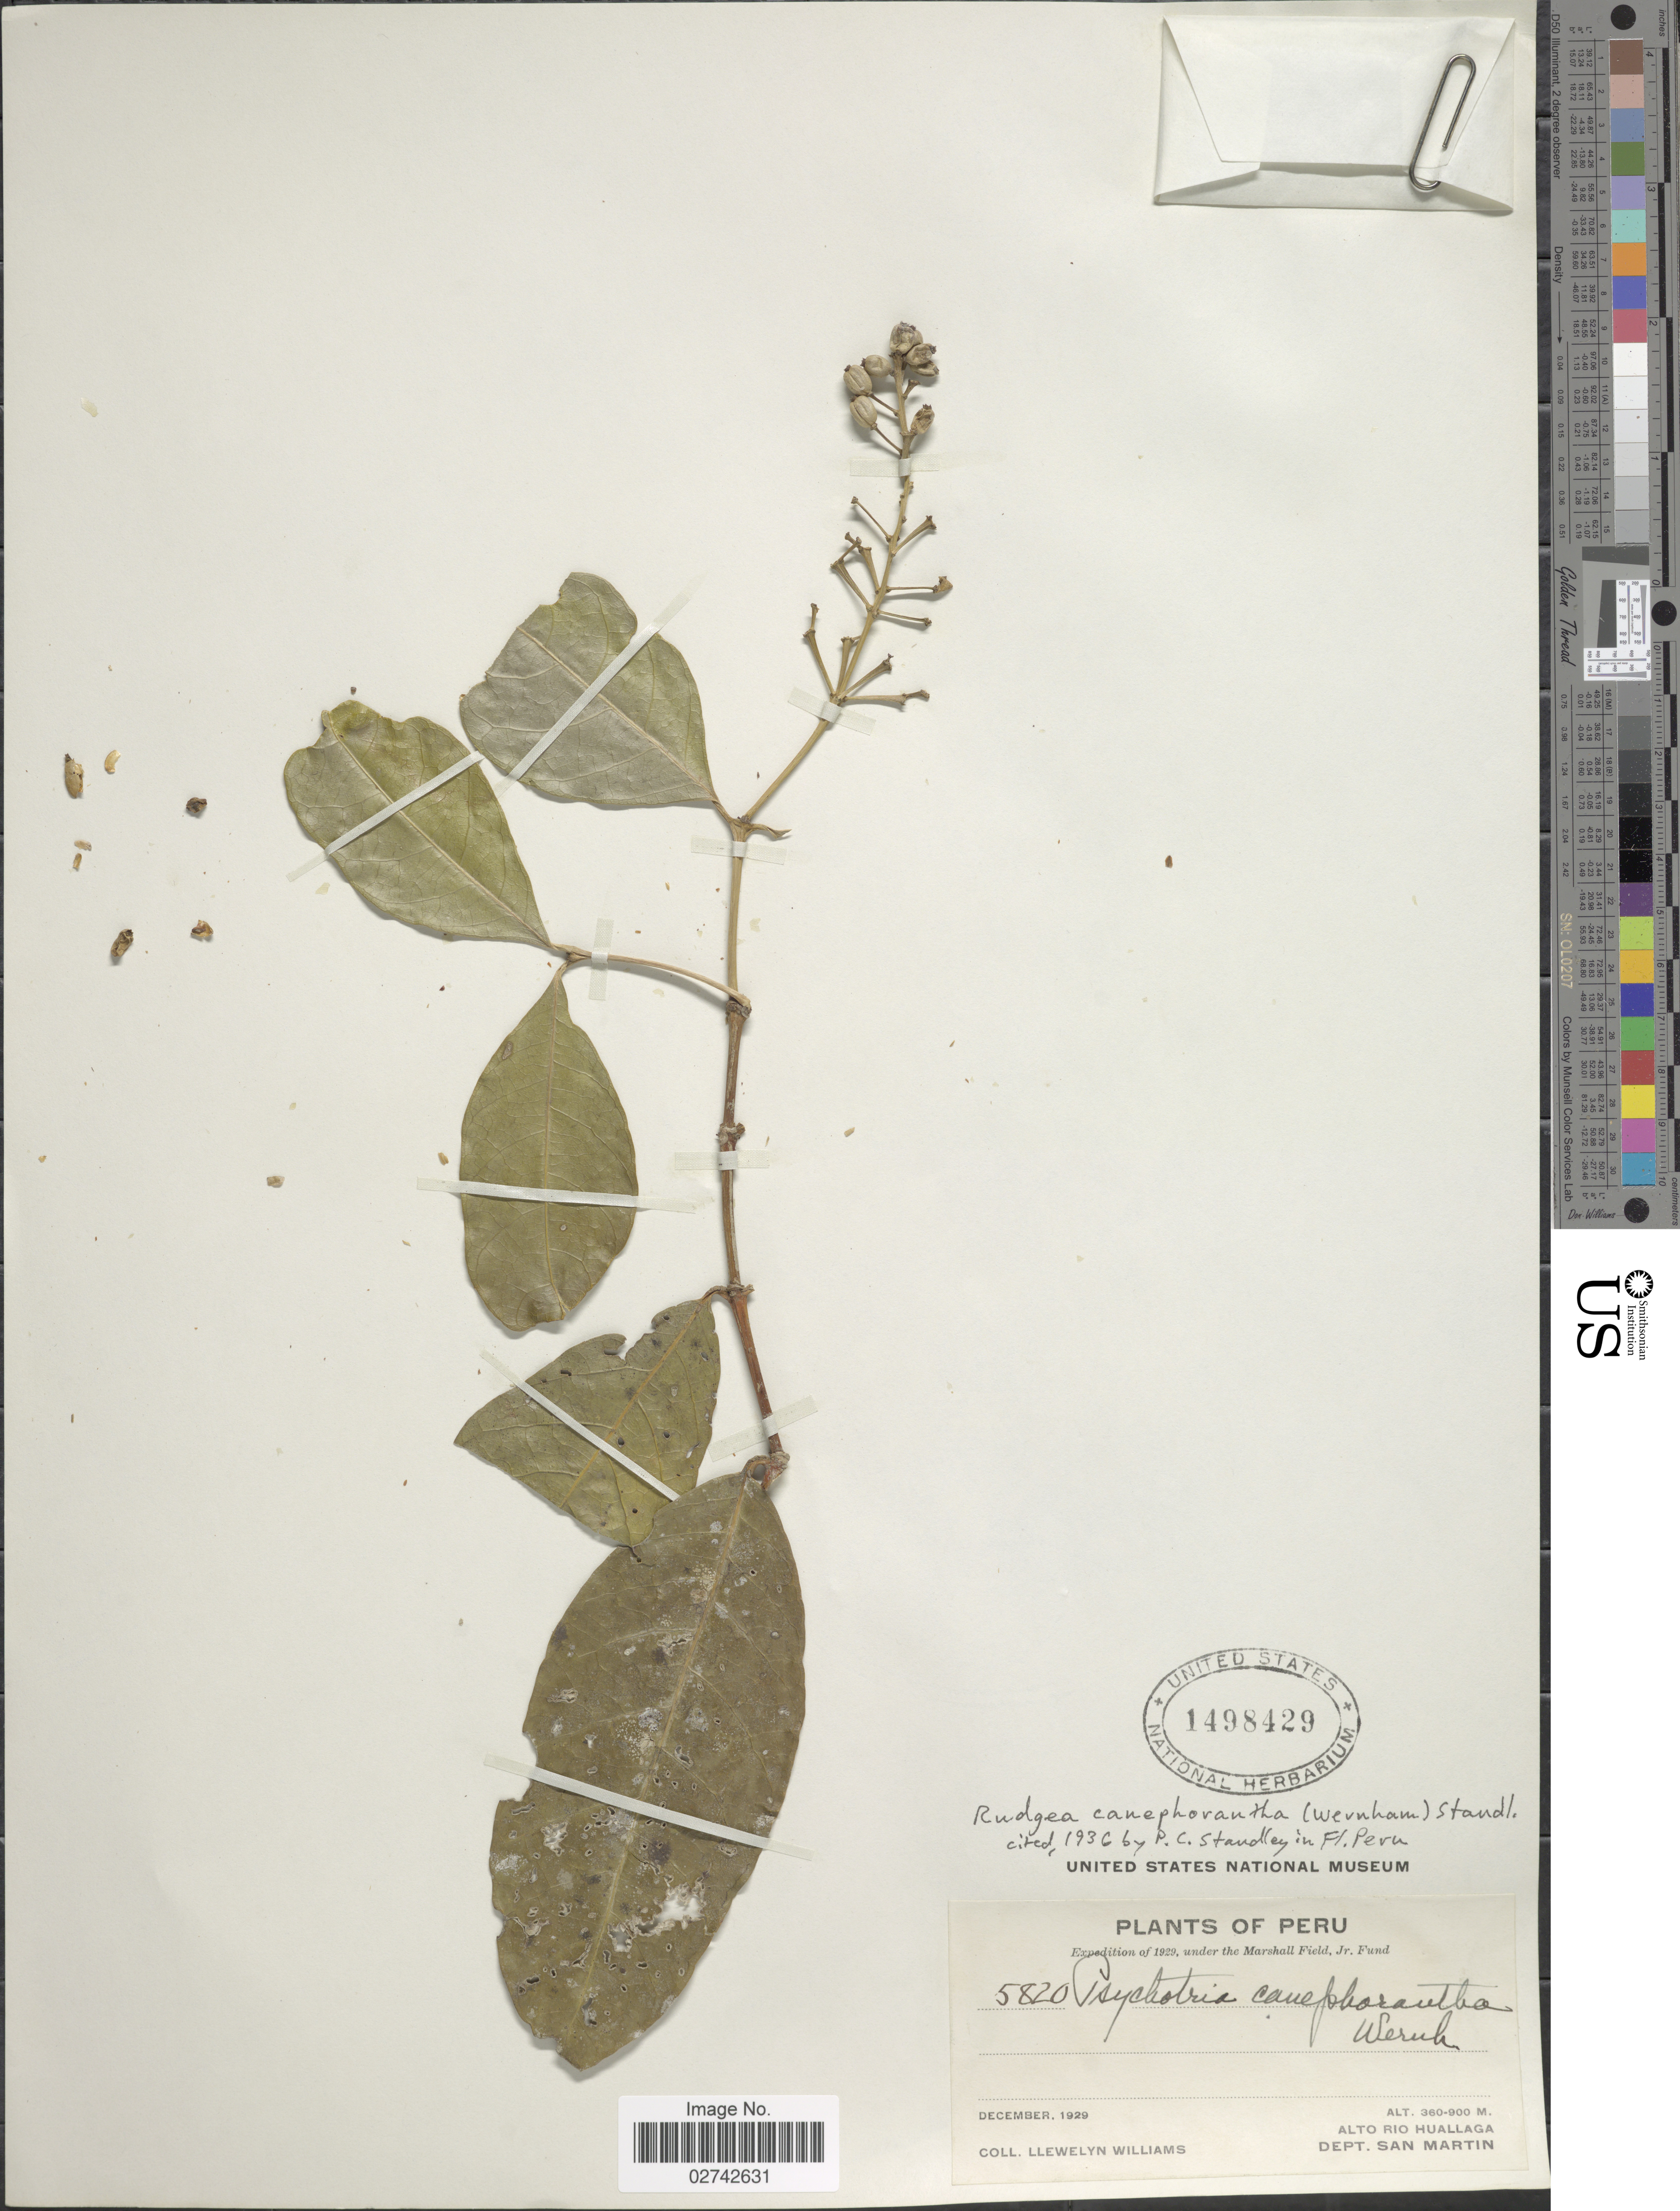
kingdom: Plantae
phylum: Tracheophyta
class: Magnoliopsida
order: Gentianales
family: Rubiaceae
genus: Rudgea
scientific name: Rudgea canephorantha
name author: (Wernham) Standl.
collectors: Ll. Williams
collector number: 5820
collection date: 1929-12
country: Peru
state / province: San Martín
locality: Alto Rio Huallaga, Dept. San Martin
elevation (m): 360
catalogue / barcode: US 1498429